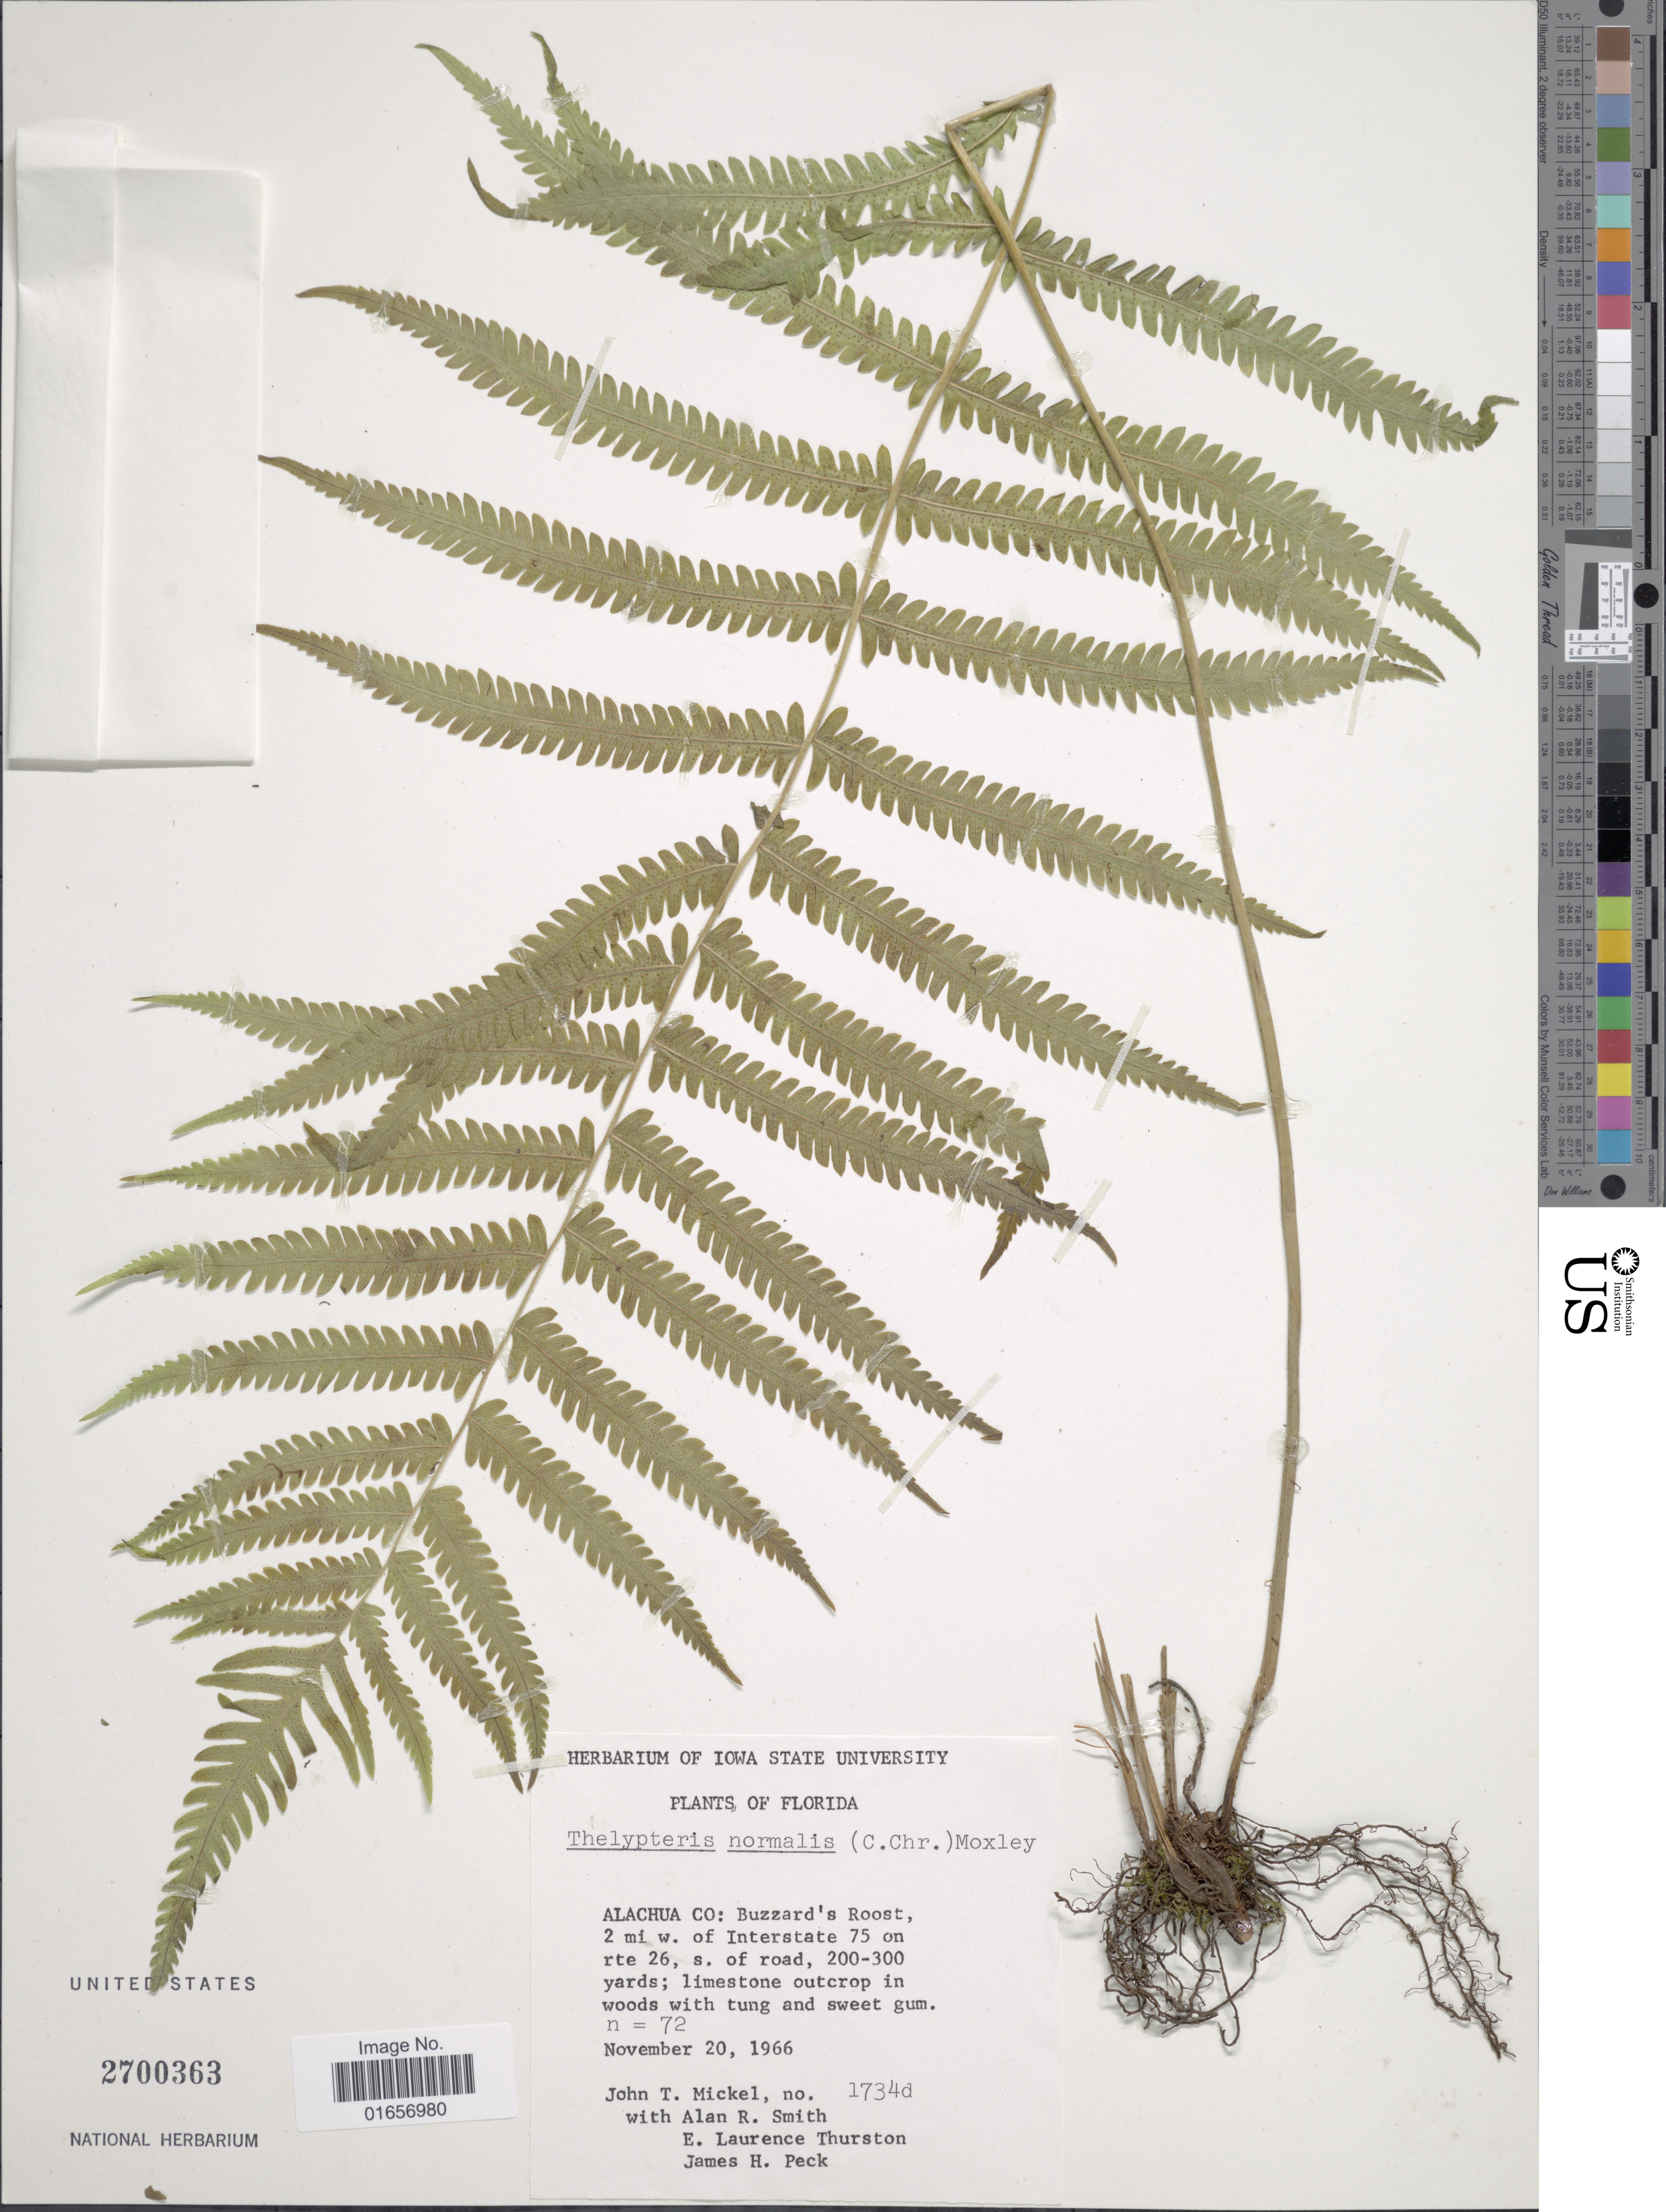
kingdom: Plantae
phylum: Tracheophyta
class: Polypodiopsida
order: Polypodiales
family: Thelypteridaceae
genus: Christella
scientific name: Christella kunthii comb. ined.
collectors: J. T. Mickel, A. R. Smith, E. Thurston & J. Peck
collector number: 1734d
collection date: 1966-11-20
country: United States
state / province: Florida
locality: Alachua Co: Buzzard's Roost, 2 mi w. of Interstate 75 on rte 26, s. of road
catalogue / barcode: US 2700363